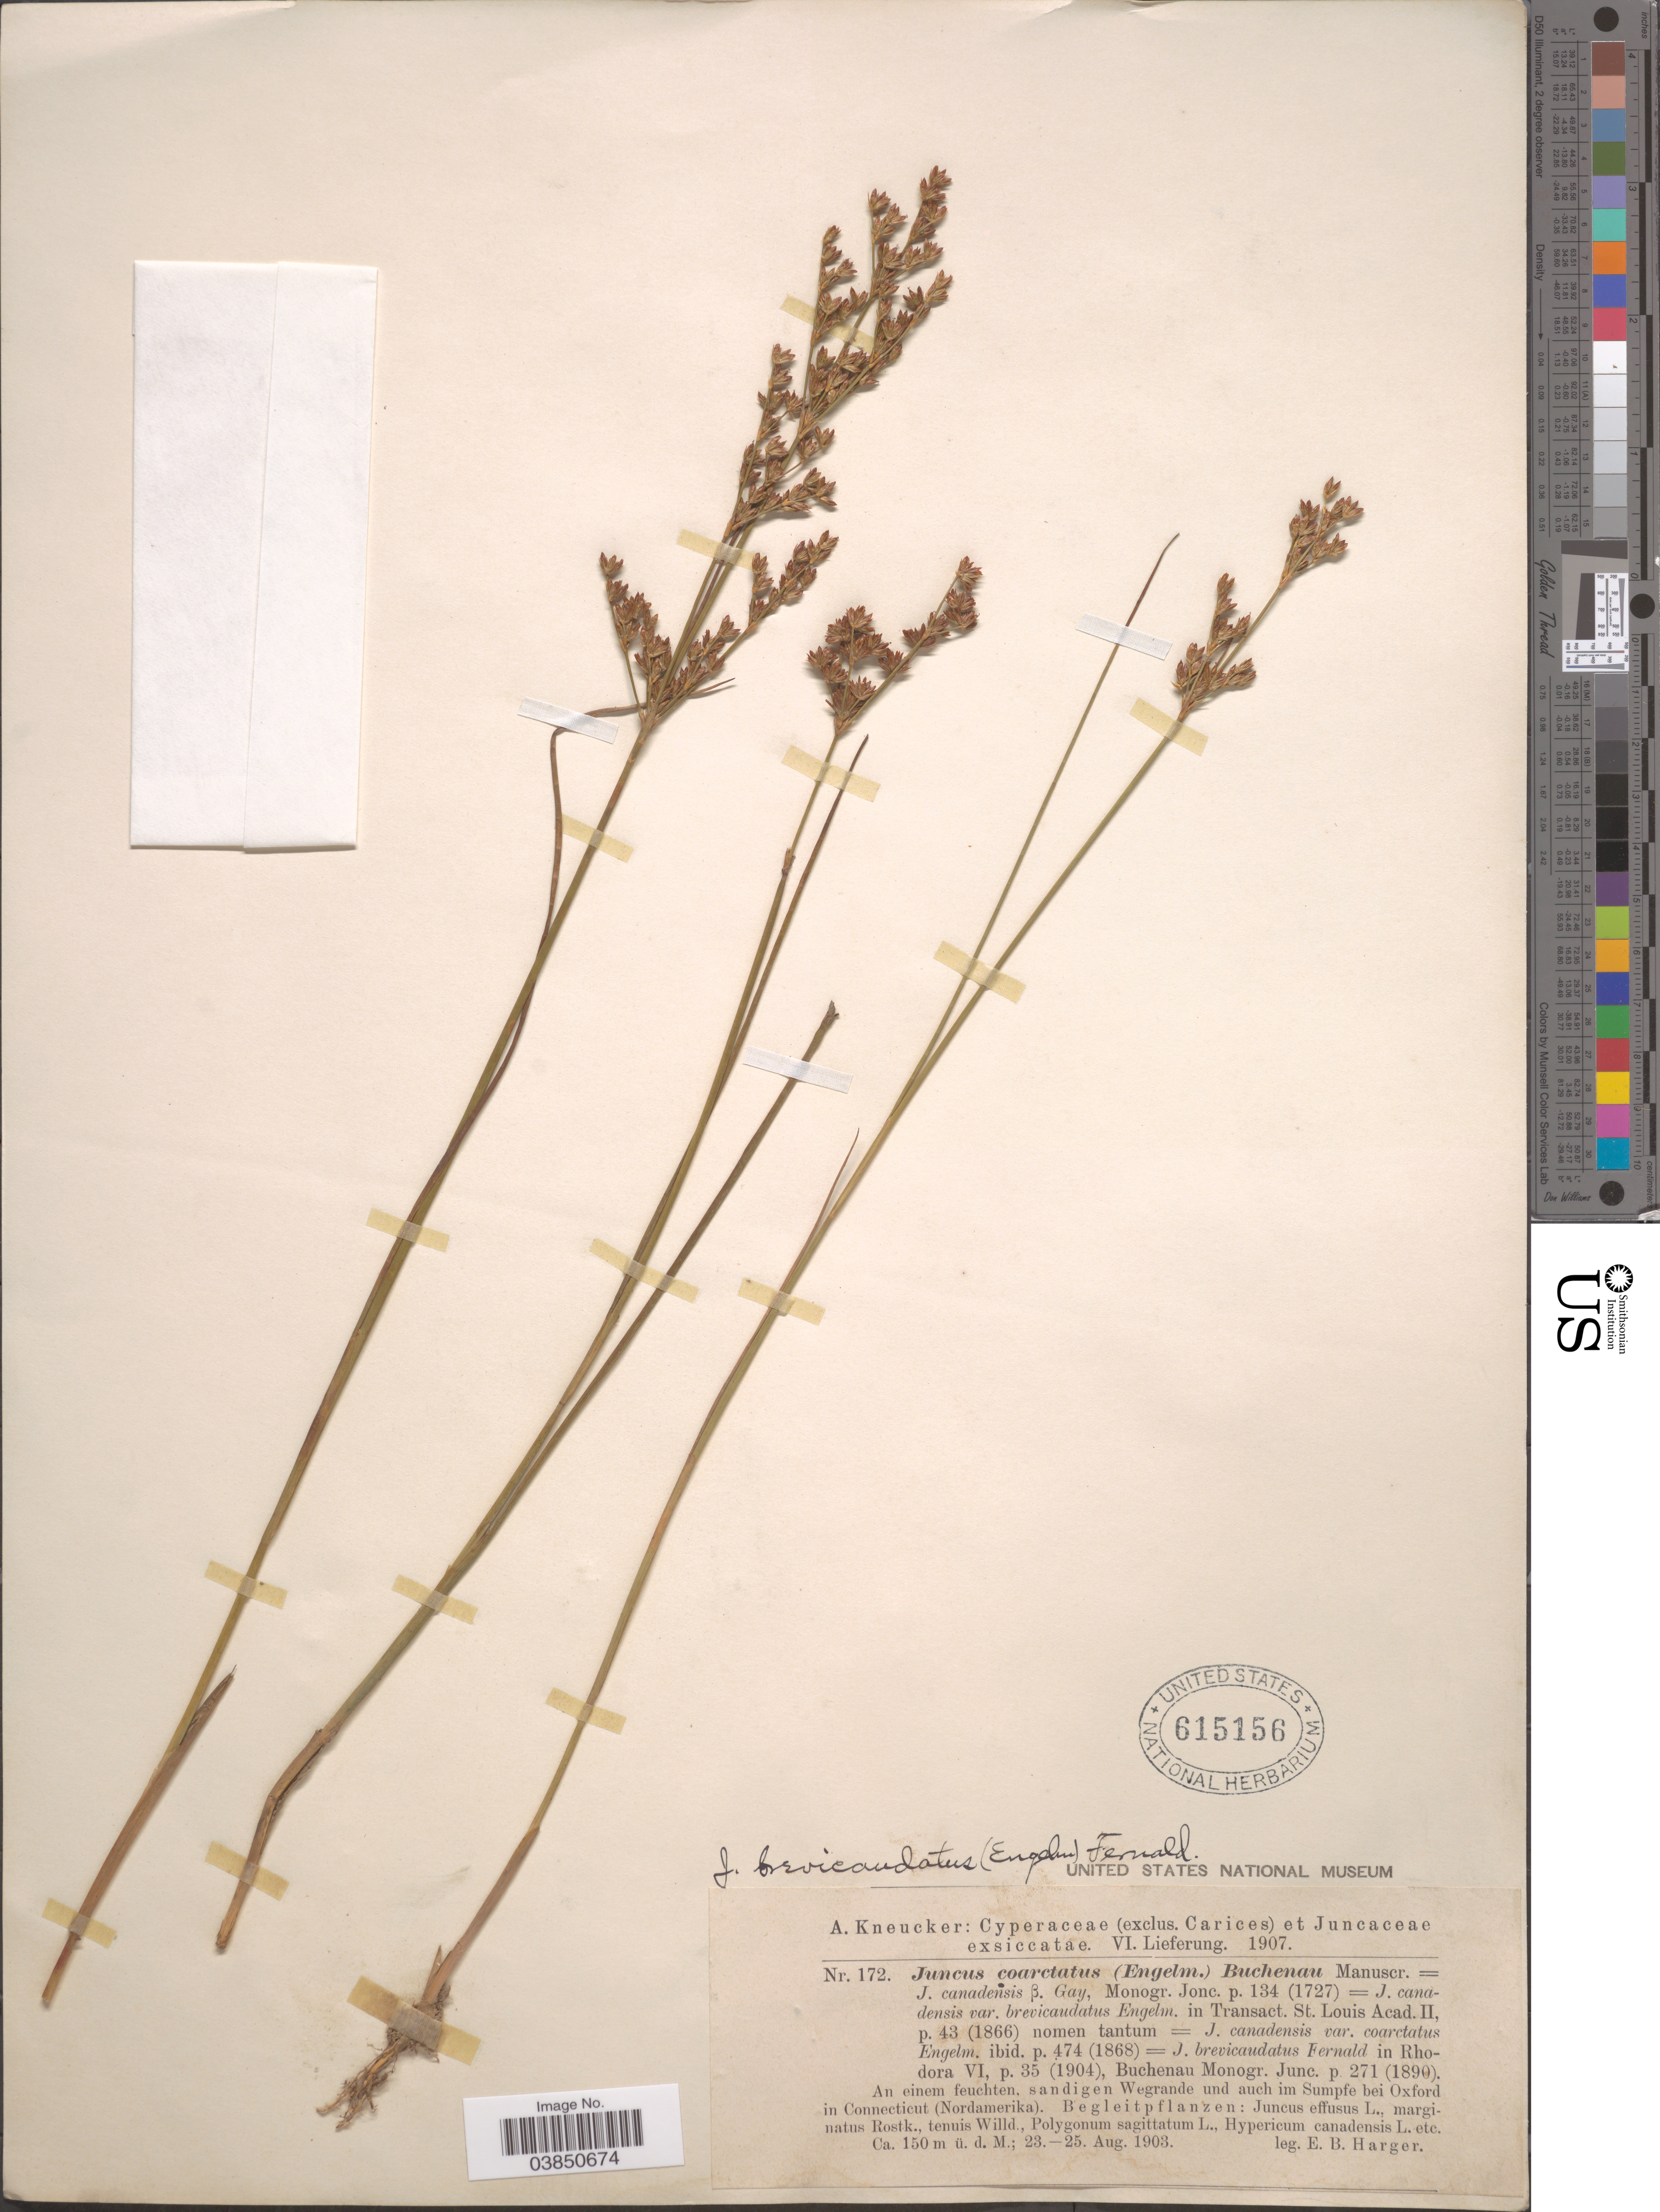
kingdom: Plantae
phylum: Tracheophyta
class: Liliopsida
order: Poales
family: Juncaceae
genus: Juncus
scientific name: Juncus brevicaudatus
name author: (Engelm.) Fernald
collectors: E. B. Harger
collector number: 172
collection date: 1903-08-23/1903-08-25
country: United States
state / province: Connecticut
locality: Im Sumpfe bei Oxford.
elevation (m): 150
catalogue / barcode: US 615156